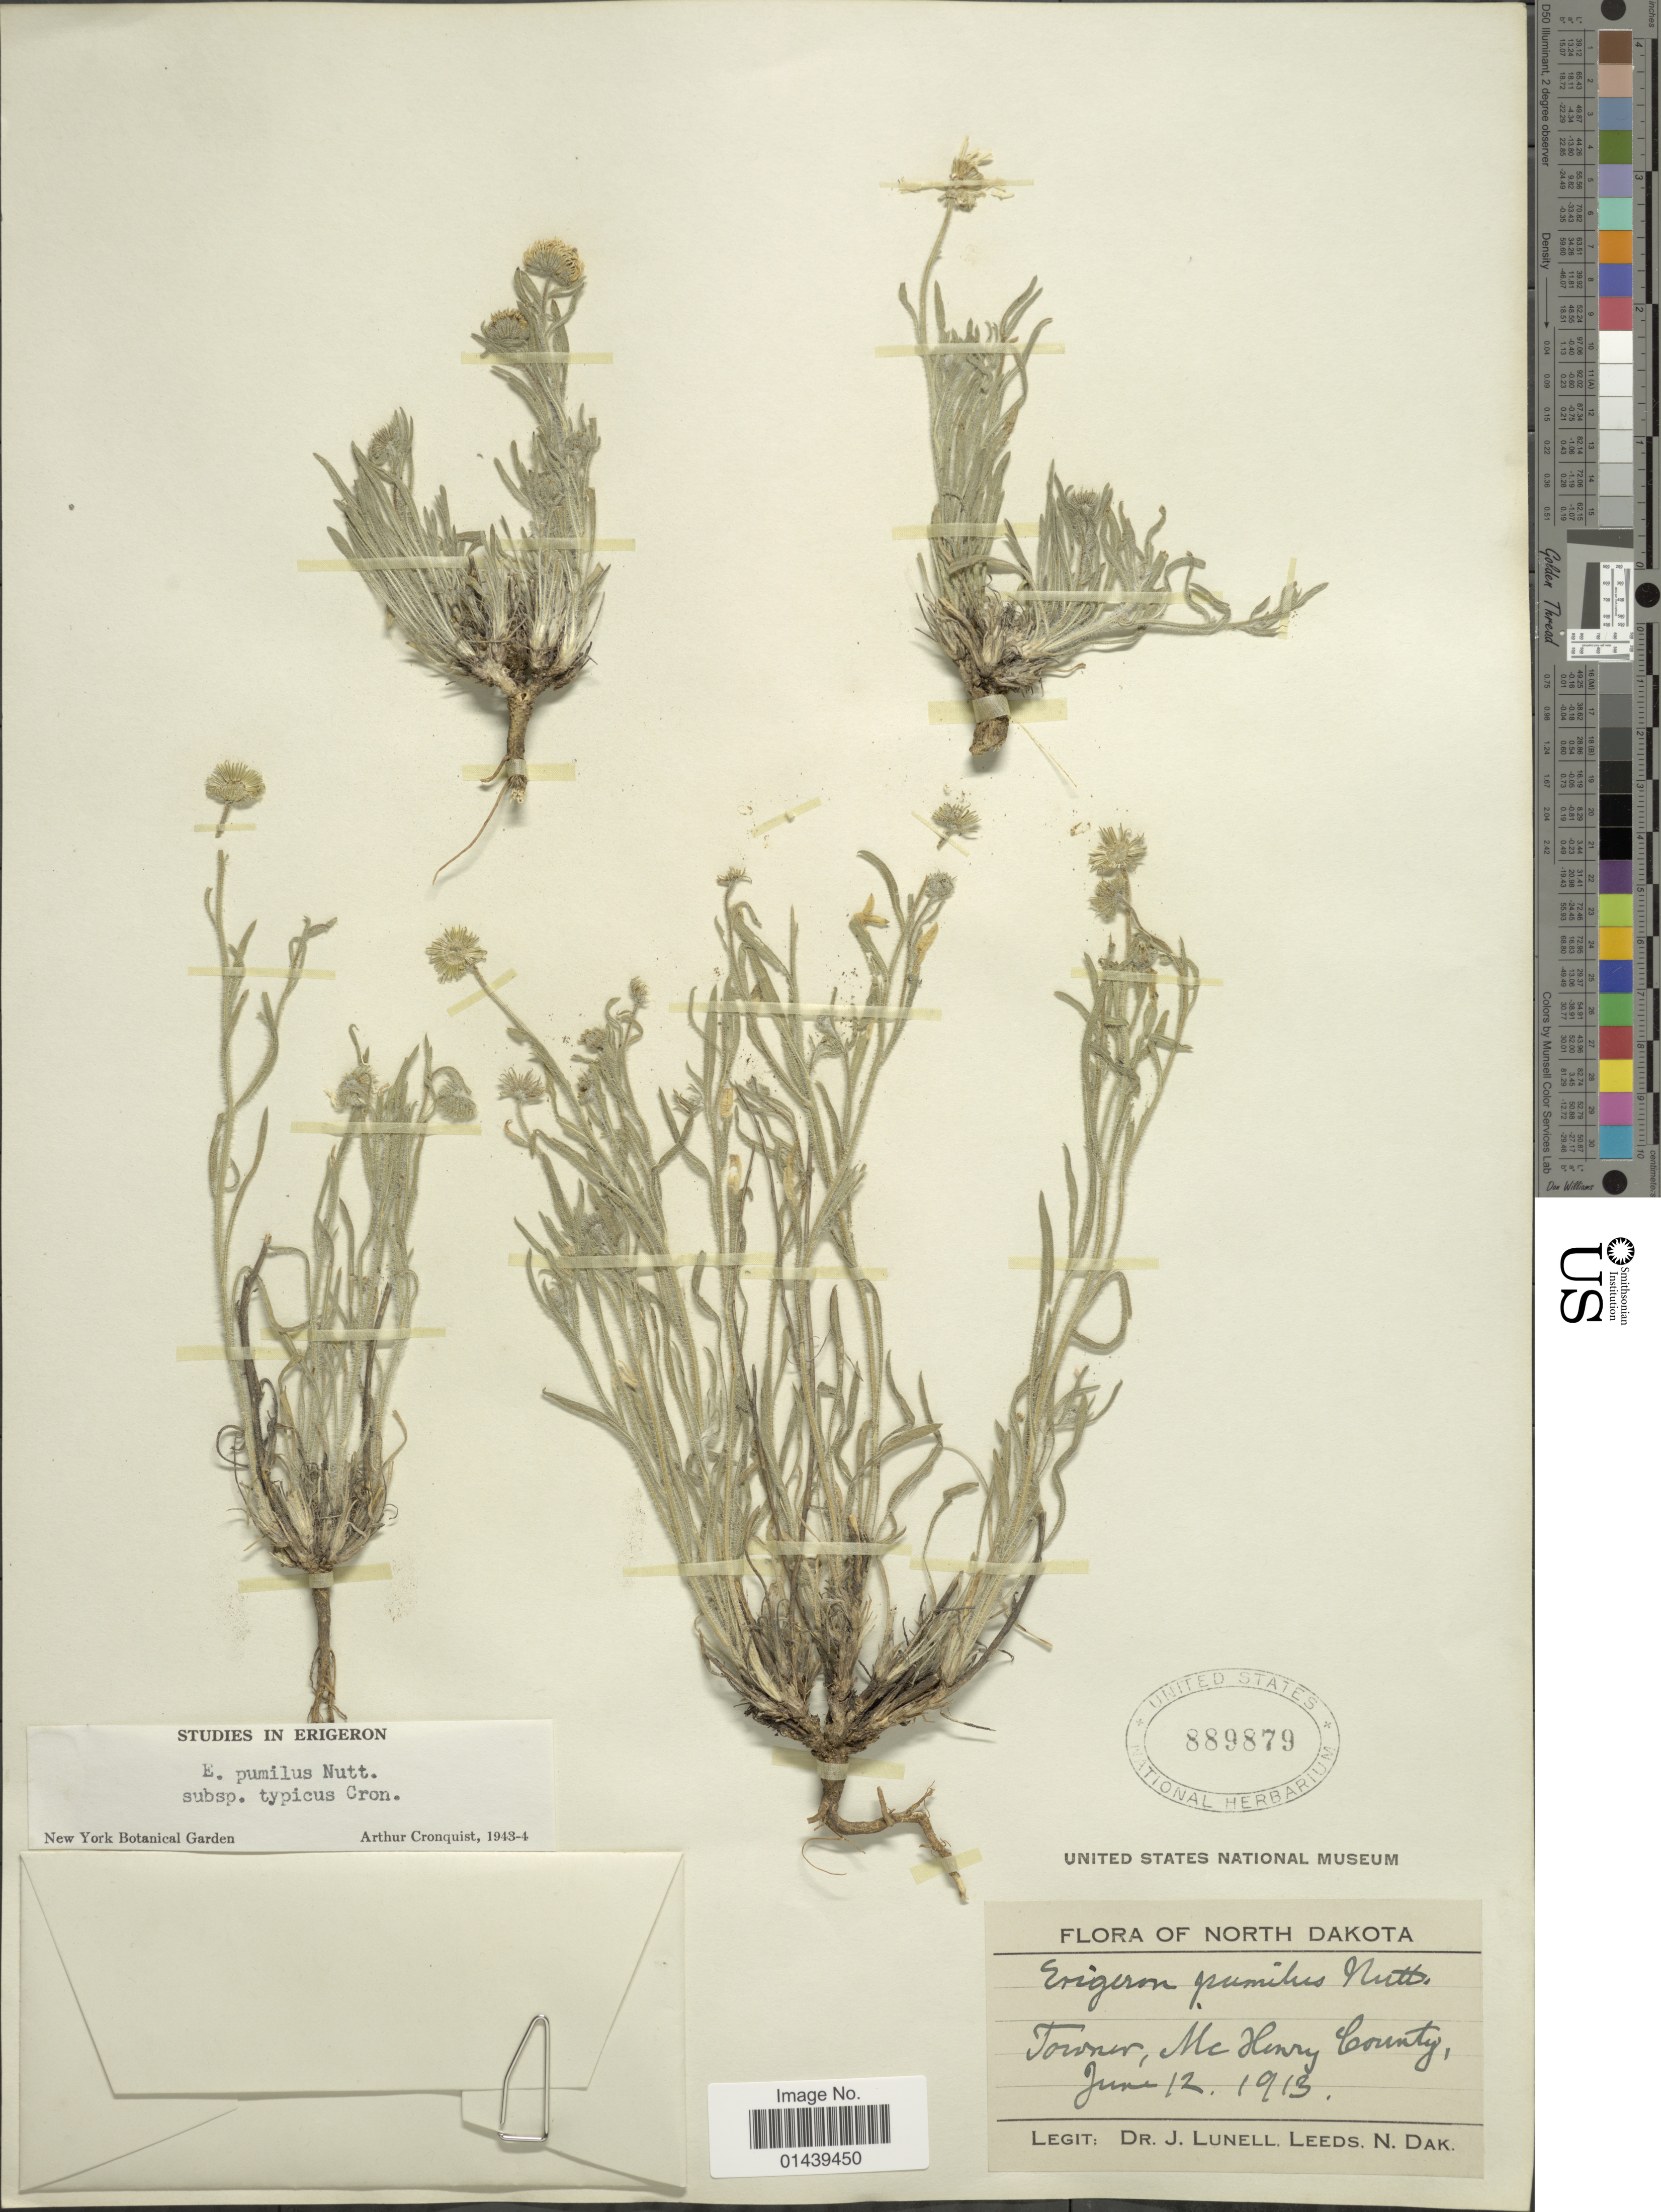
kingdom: Plantae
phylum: Tracheophyta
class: Magnoliopsida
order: Asterales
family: Asteraceae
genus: Erigeron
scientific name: Erigeron pumilus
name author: Nutt.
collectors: J. Lunell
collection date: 1913-06-12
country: United States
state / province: North Dakota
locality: Towner, McHenry County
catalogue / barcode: US 889879